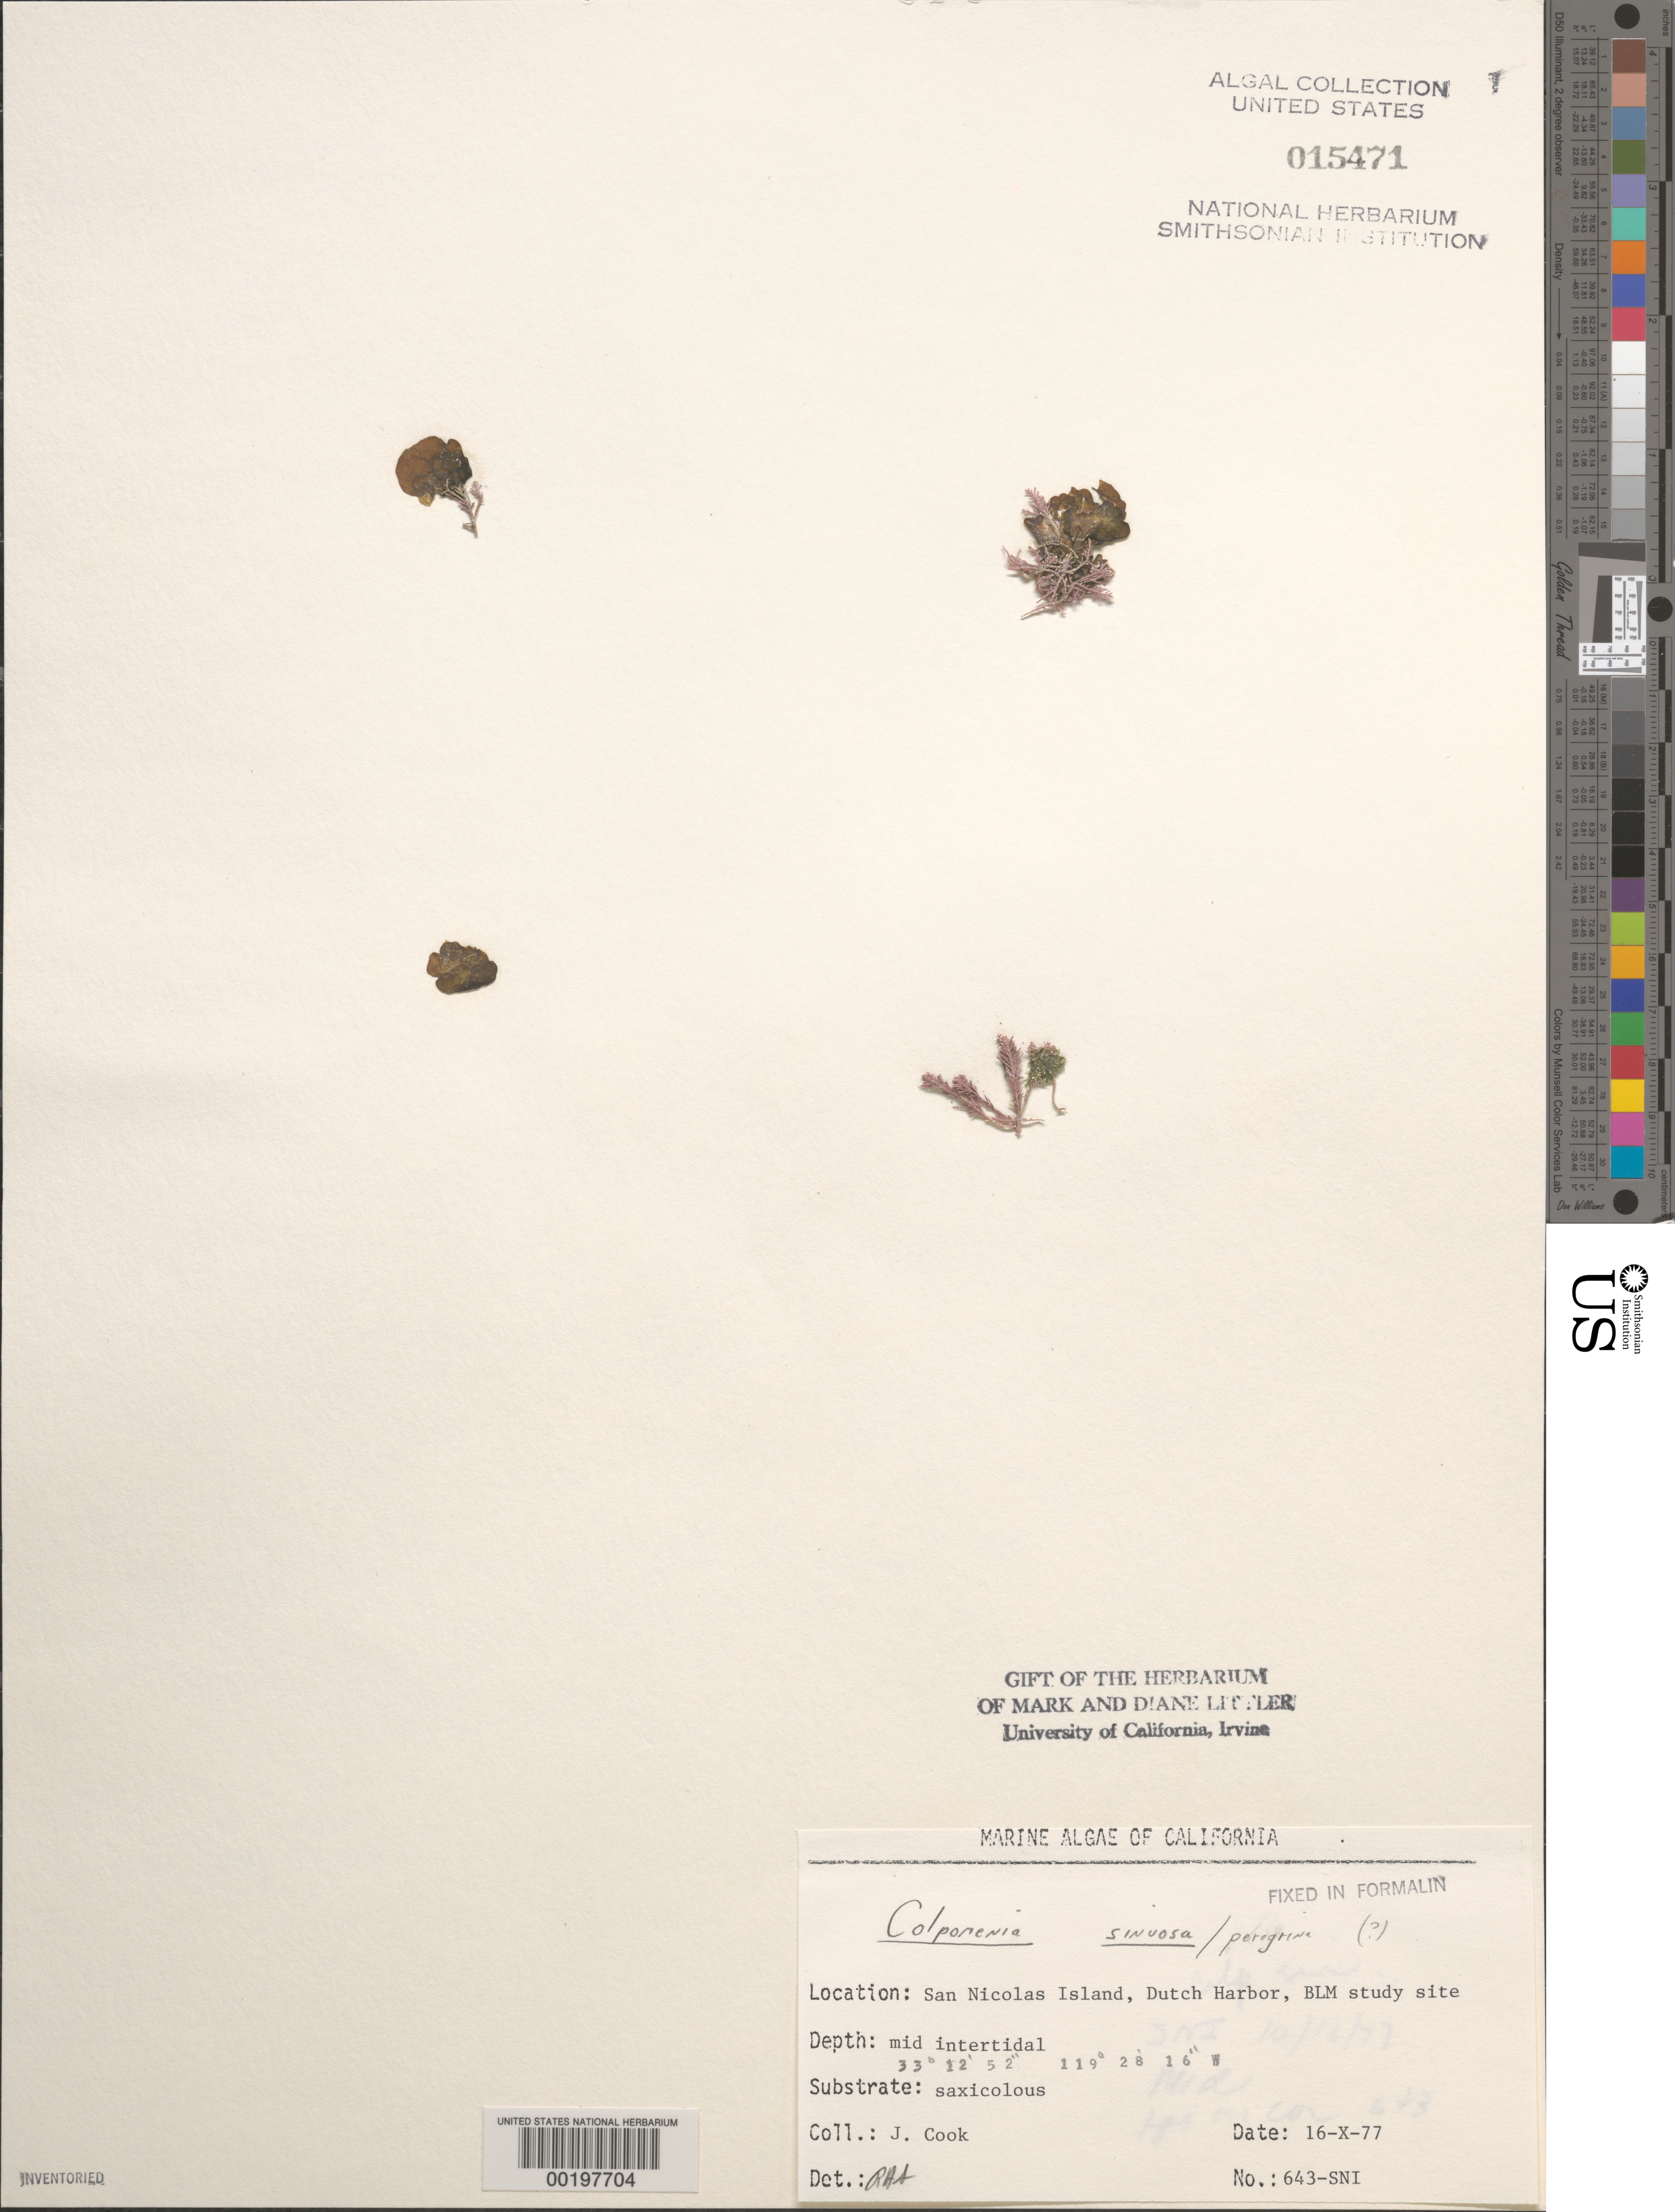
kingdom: Chromista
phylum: Ochrophyta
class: Phaeophyceae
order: Scytosiphonales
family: Scytosiphonaceae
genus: Colpomenia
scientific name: Colpomenia sinuosa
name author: (K. Mert. ex Roth) Derbes & Solier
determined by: Sims, Robert H.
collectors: J. Cook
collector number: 643-sni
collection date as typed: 16 Oct 1977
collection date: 1977-10-16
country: United States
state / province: California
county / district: Ventura ;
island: San Nicolas Island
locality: Dutch Harbor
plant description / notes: BLM-SOCALBIGHT Rocky Intertidal Survey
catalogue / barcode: US 15471